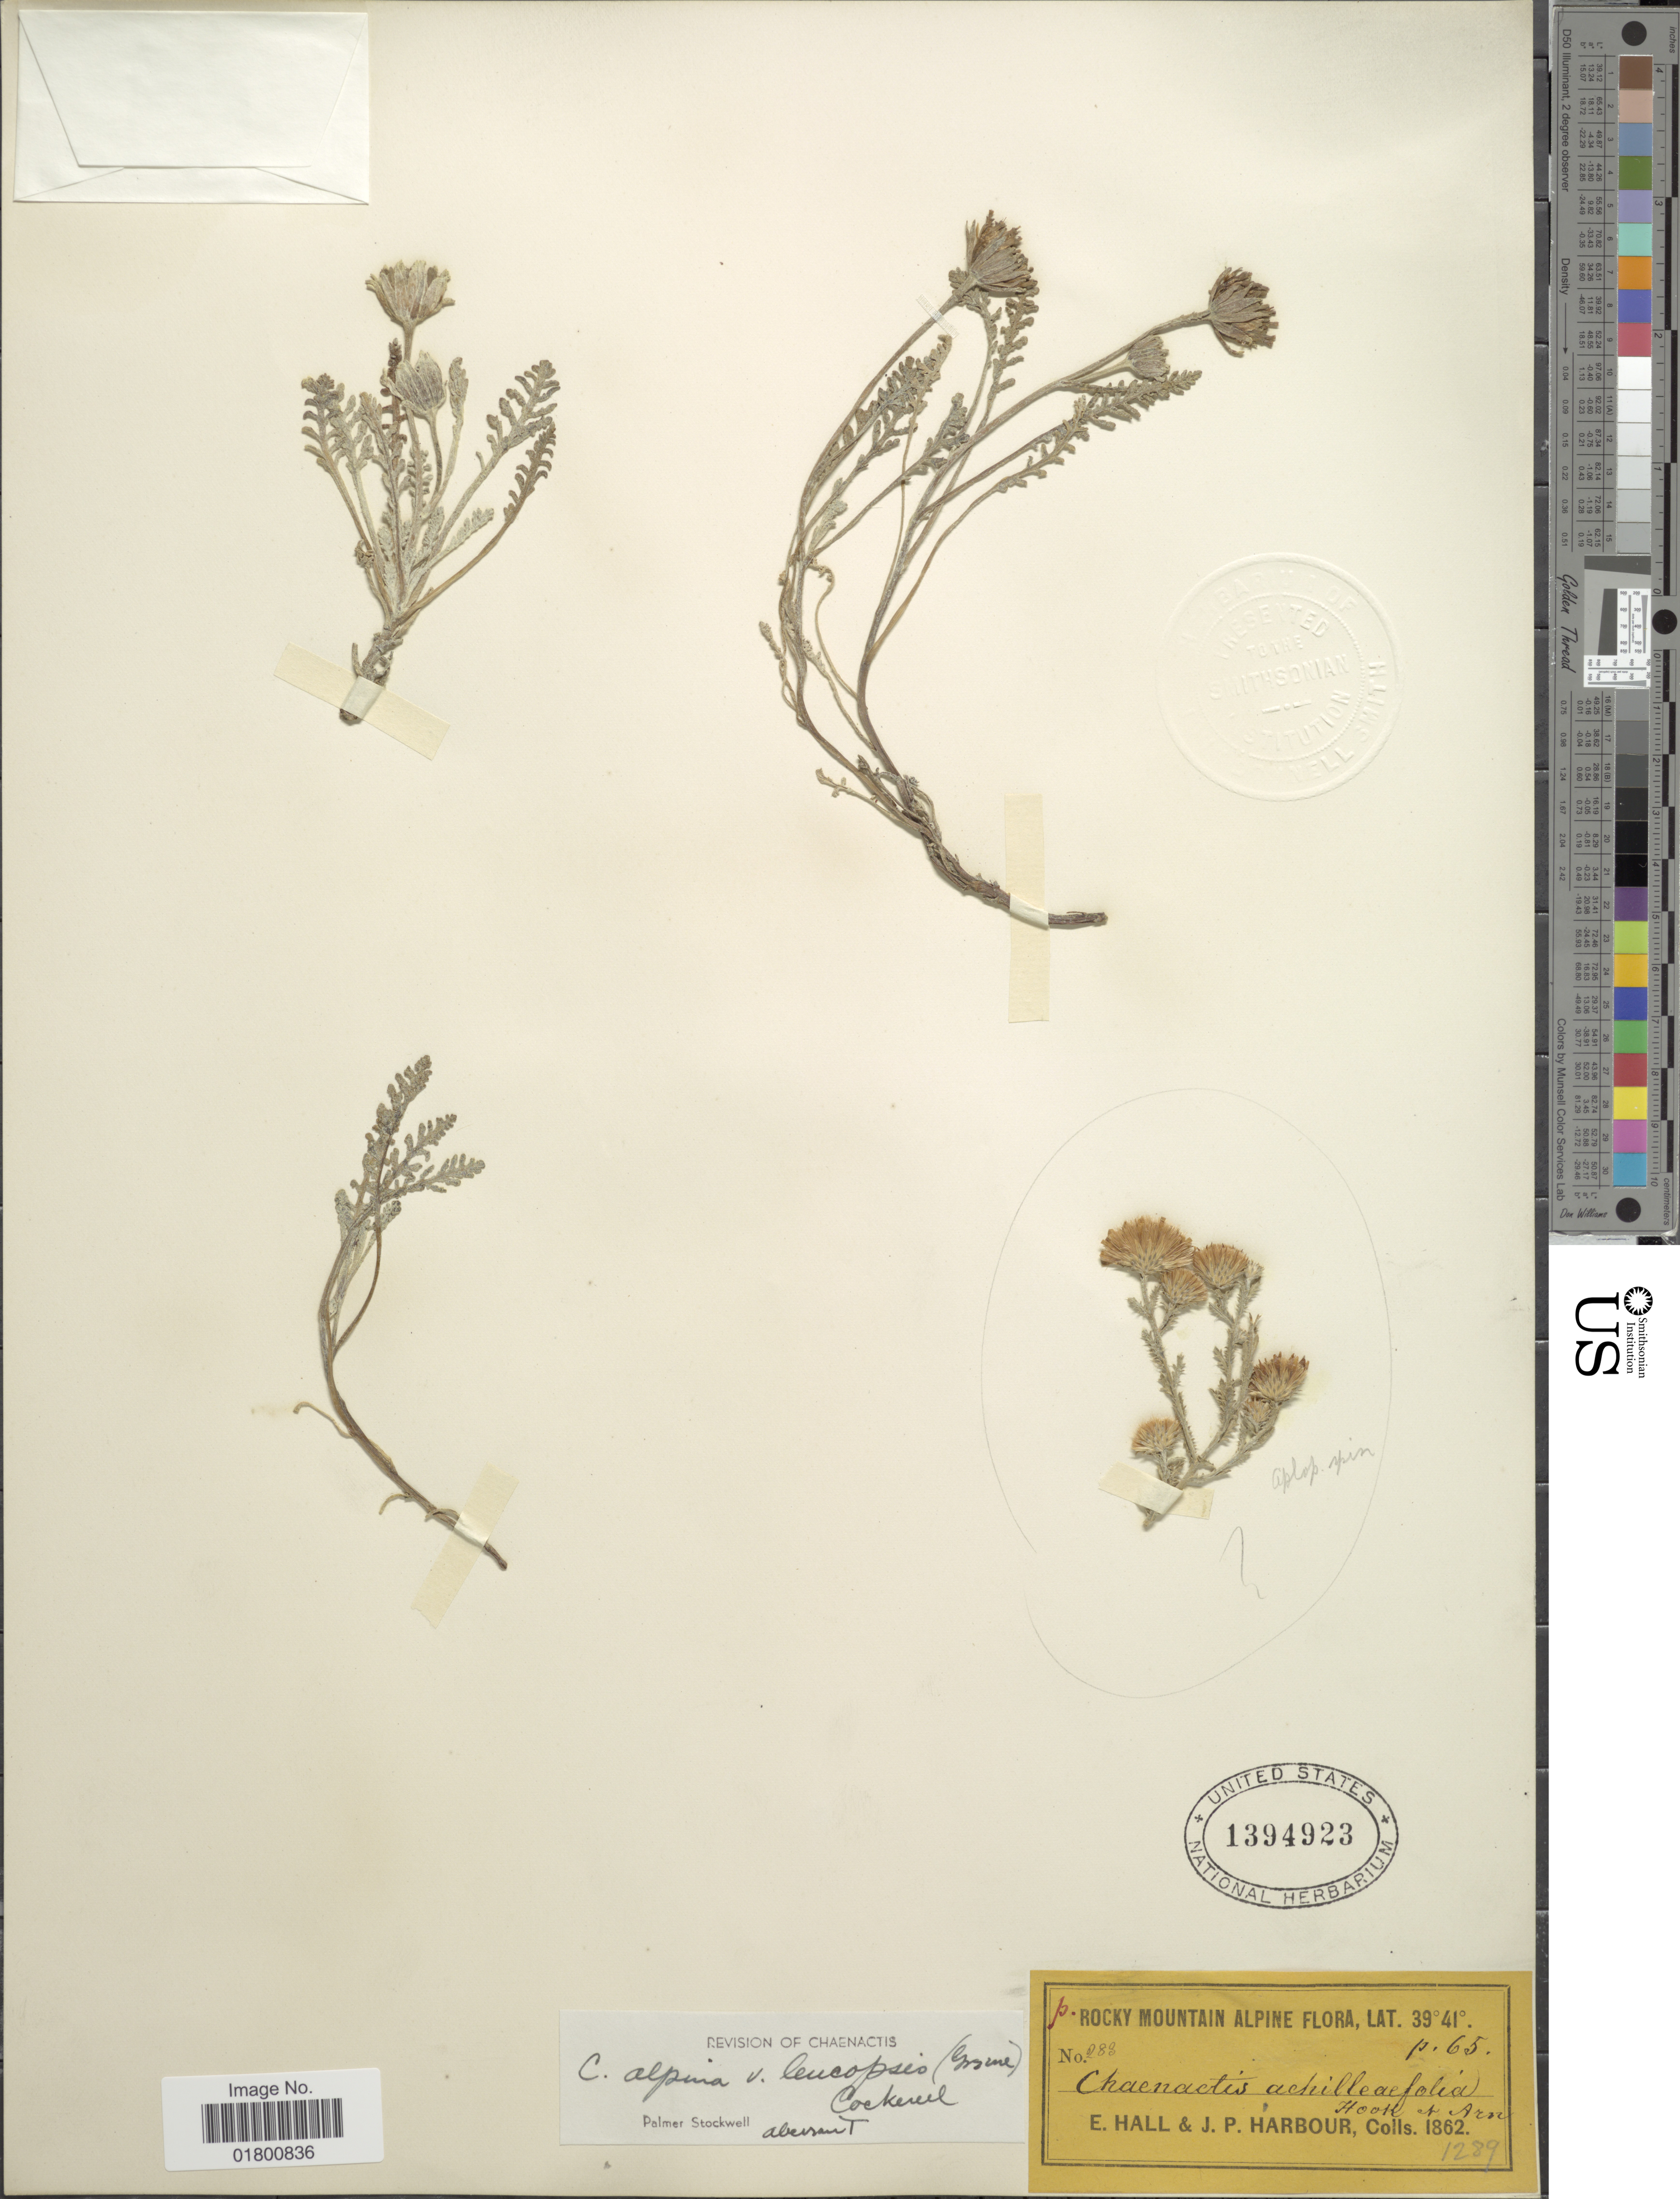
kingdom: Plantae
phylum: Tracheophyta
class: Magnoliopsida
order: Asterales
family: Asteraceae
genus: Chaenactis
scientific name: Chaenactis alpina var. leucopsis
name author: (Greene) Cockerell ex Stockw.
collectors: E. Hall & J. Harbour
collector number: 283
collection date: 1862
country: United States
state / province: Colorado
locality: Rocky Mtns. Alpine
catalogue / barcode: US 1394923